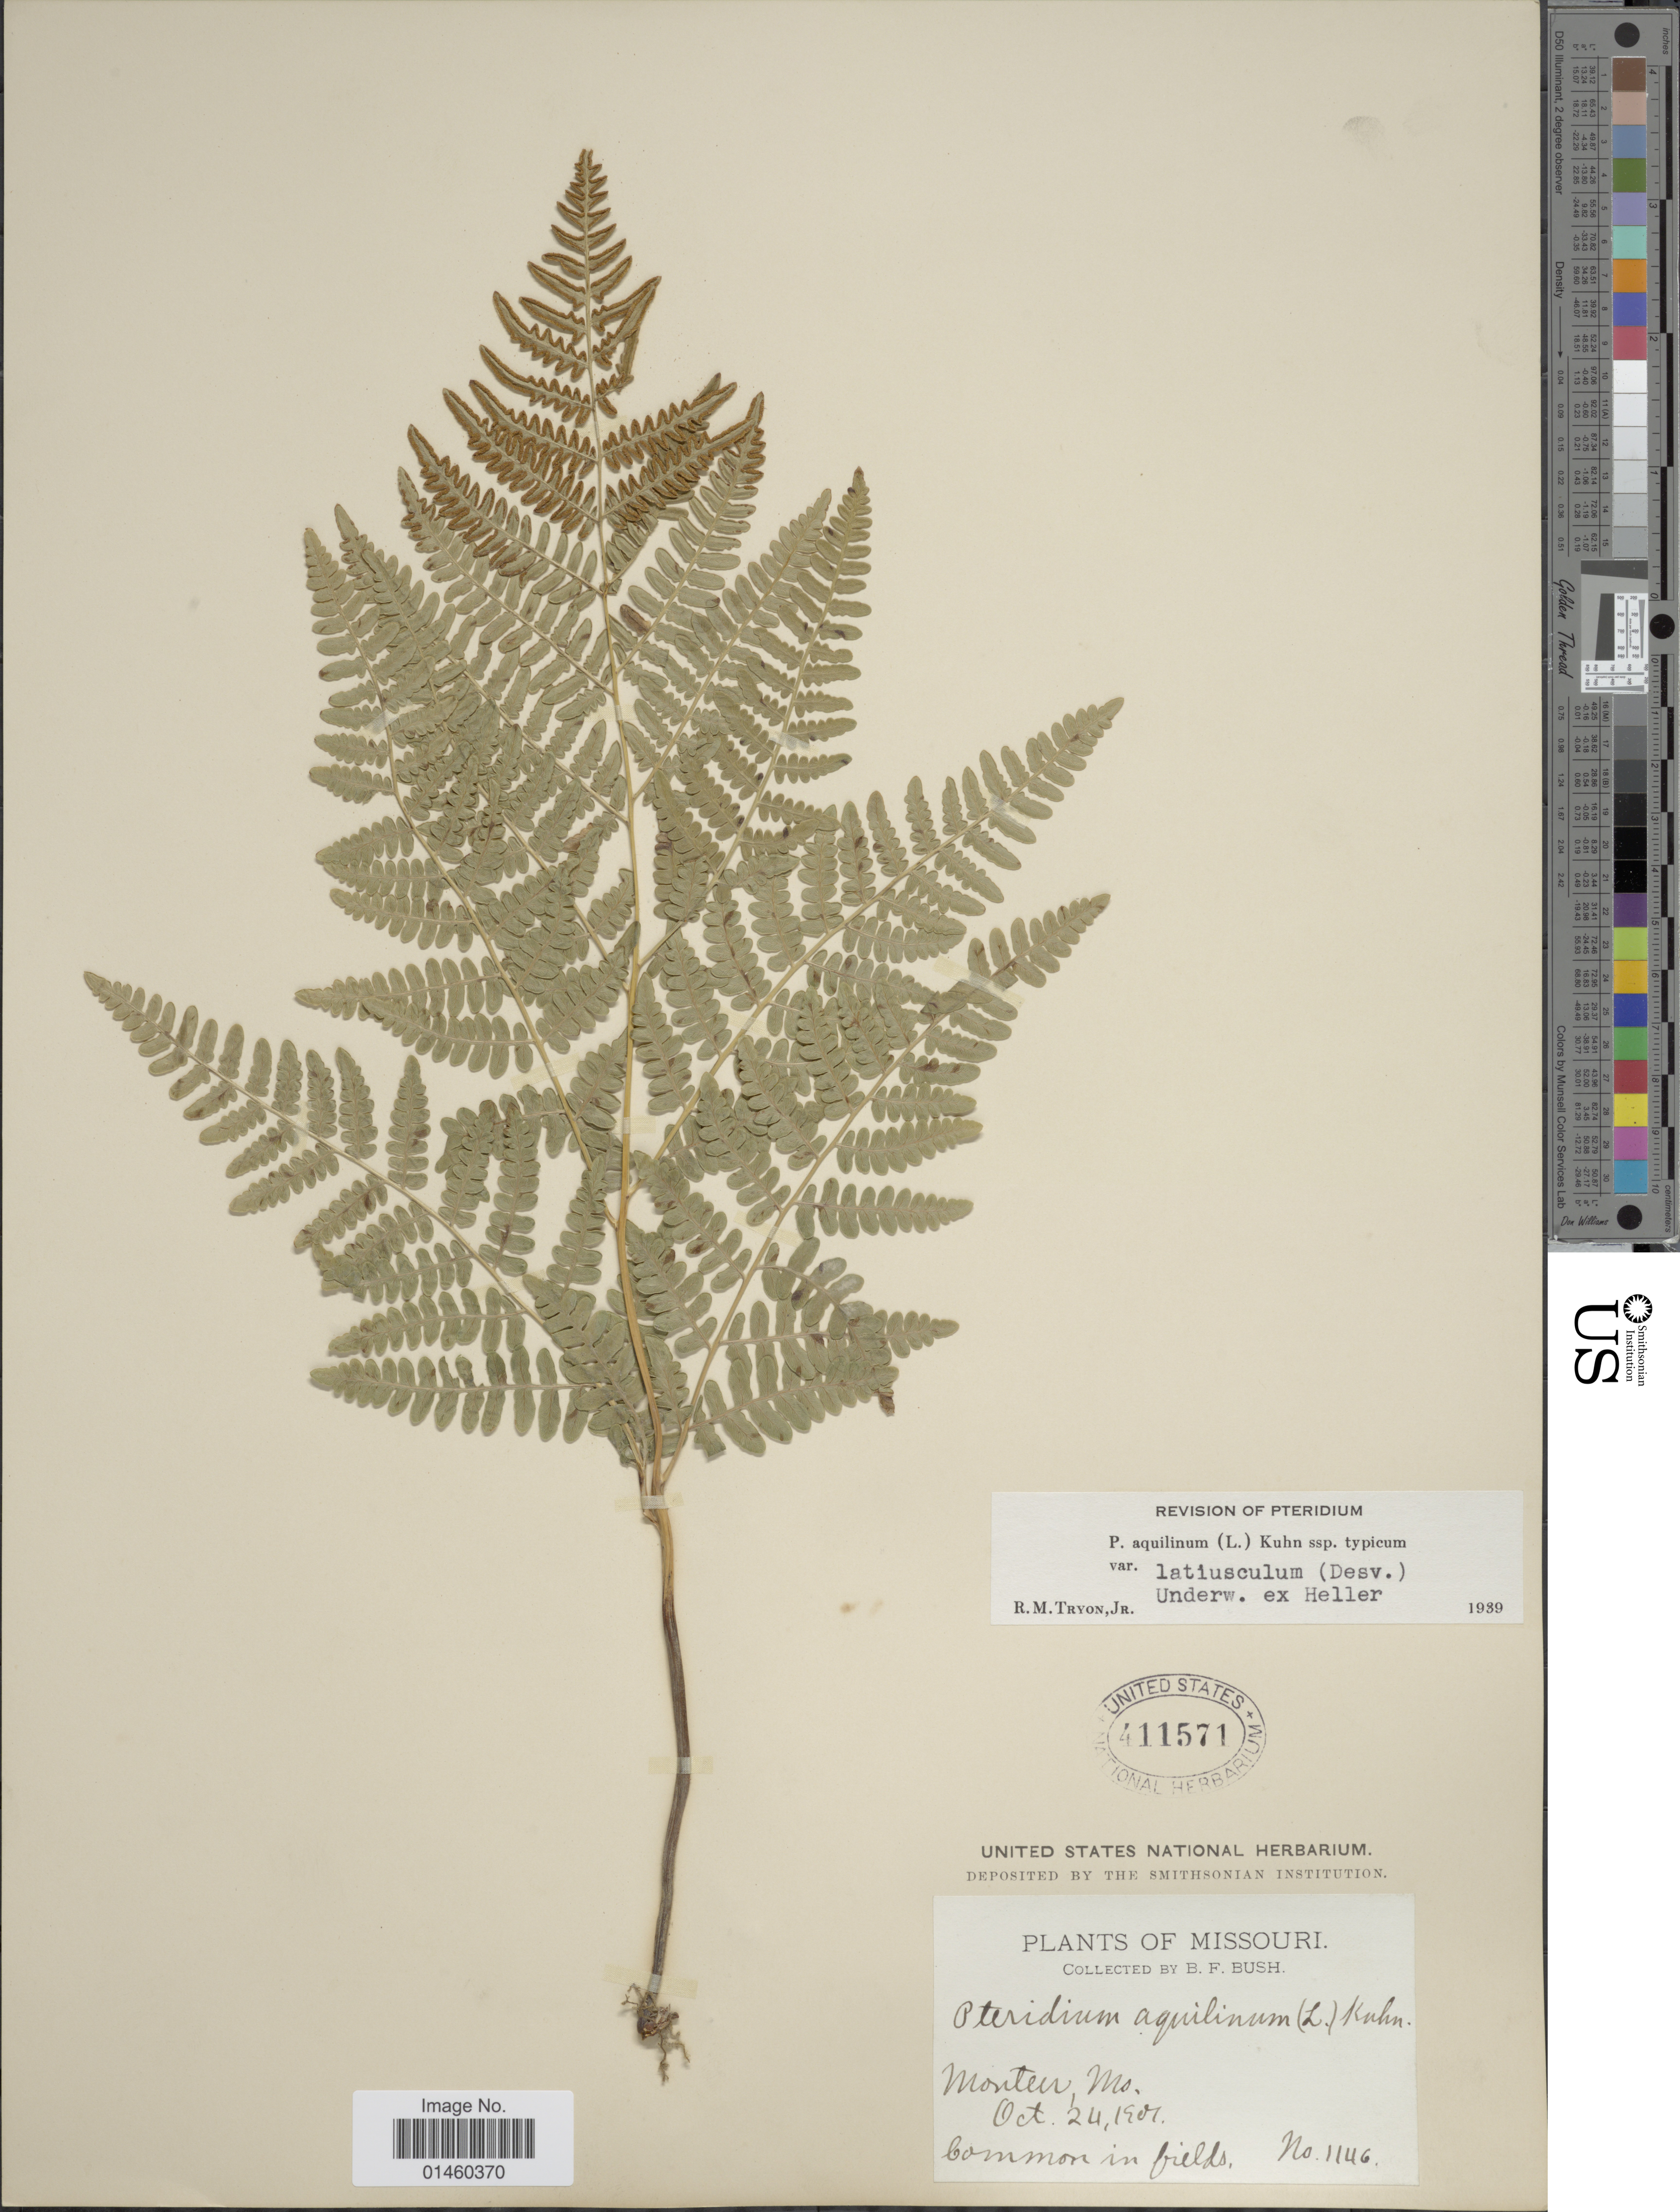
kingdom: Plantae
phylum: Tracheophyta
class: Polypodiopsida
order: Polypodiales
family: Dennstaedtiaceae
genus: Pteridium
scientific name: Pteridium aquilinum var. latiusculum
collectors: B. F. Bush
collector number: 1146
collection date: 1901-10-24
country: United States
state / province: Missouri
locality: Monten, Mo.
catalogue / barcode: US 411571